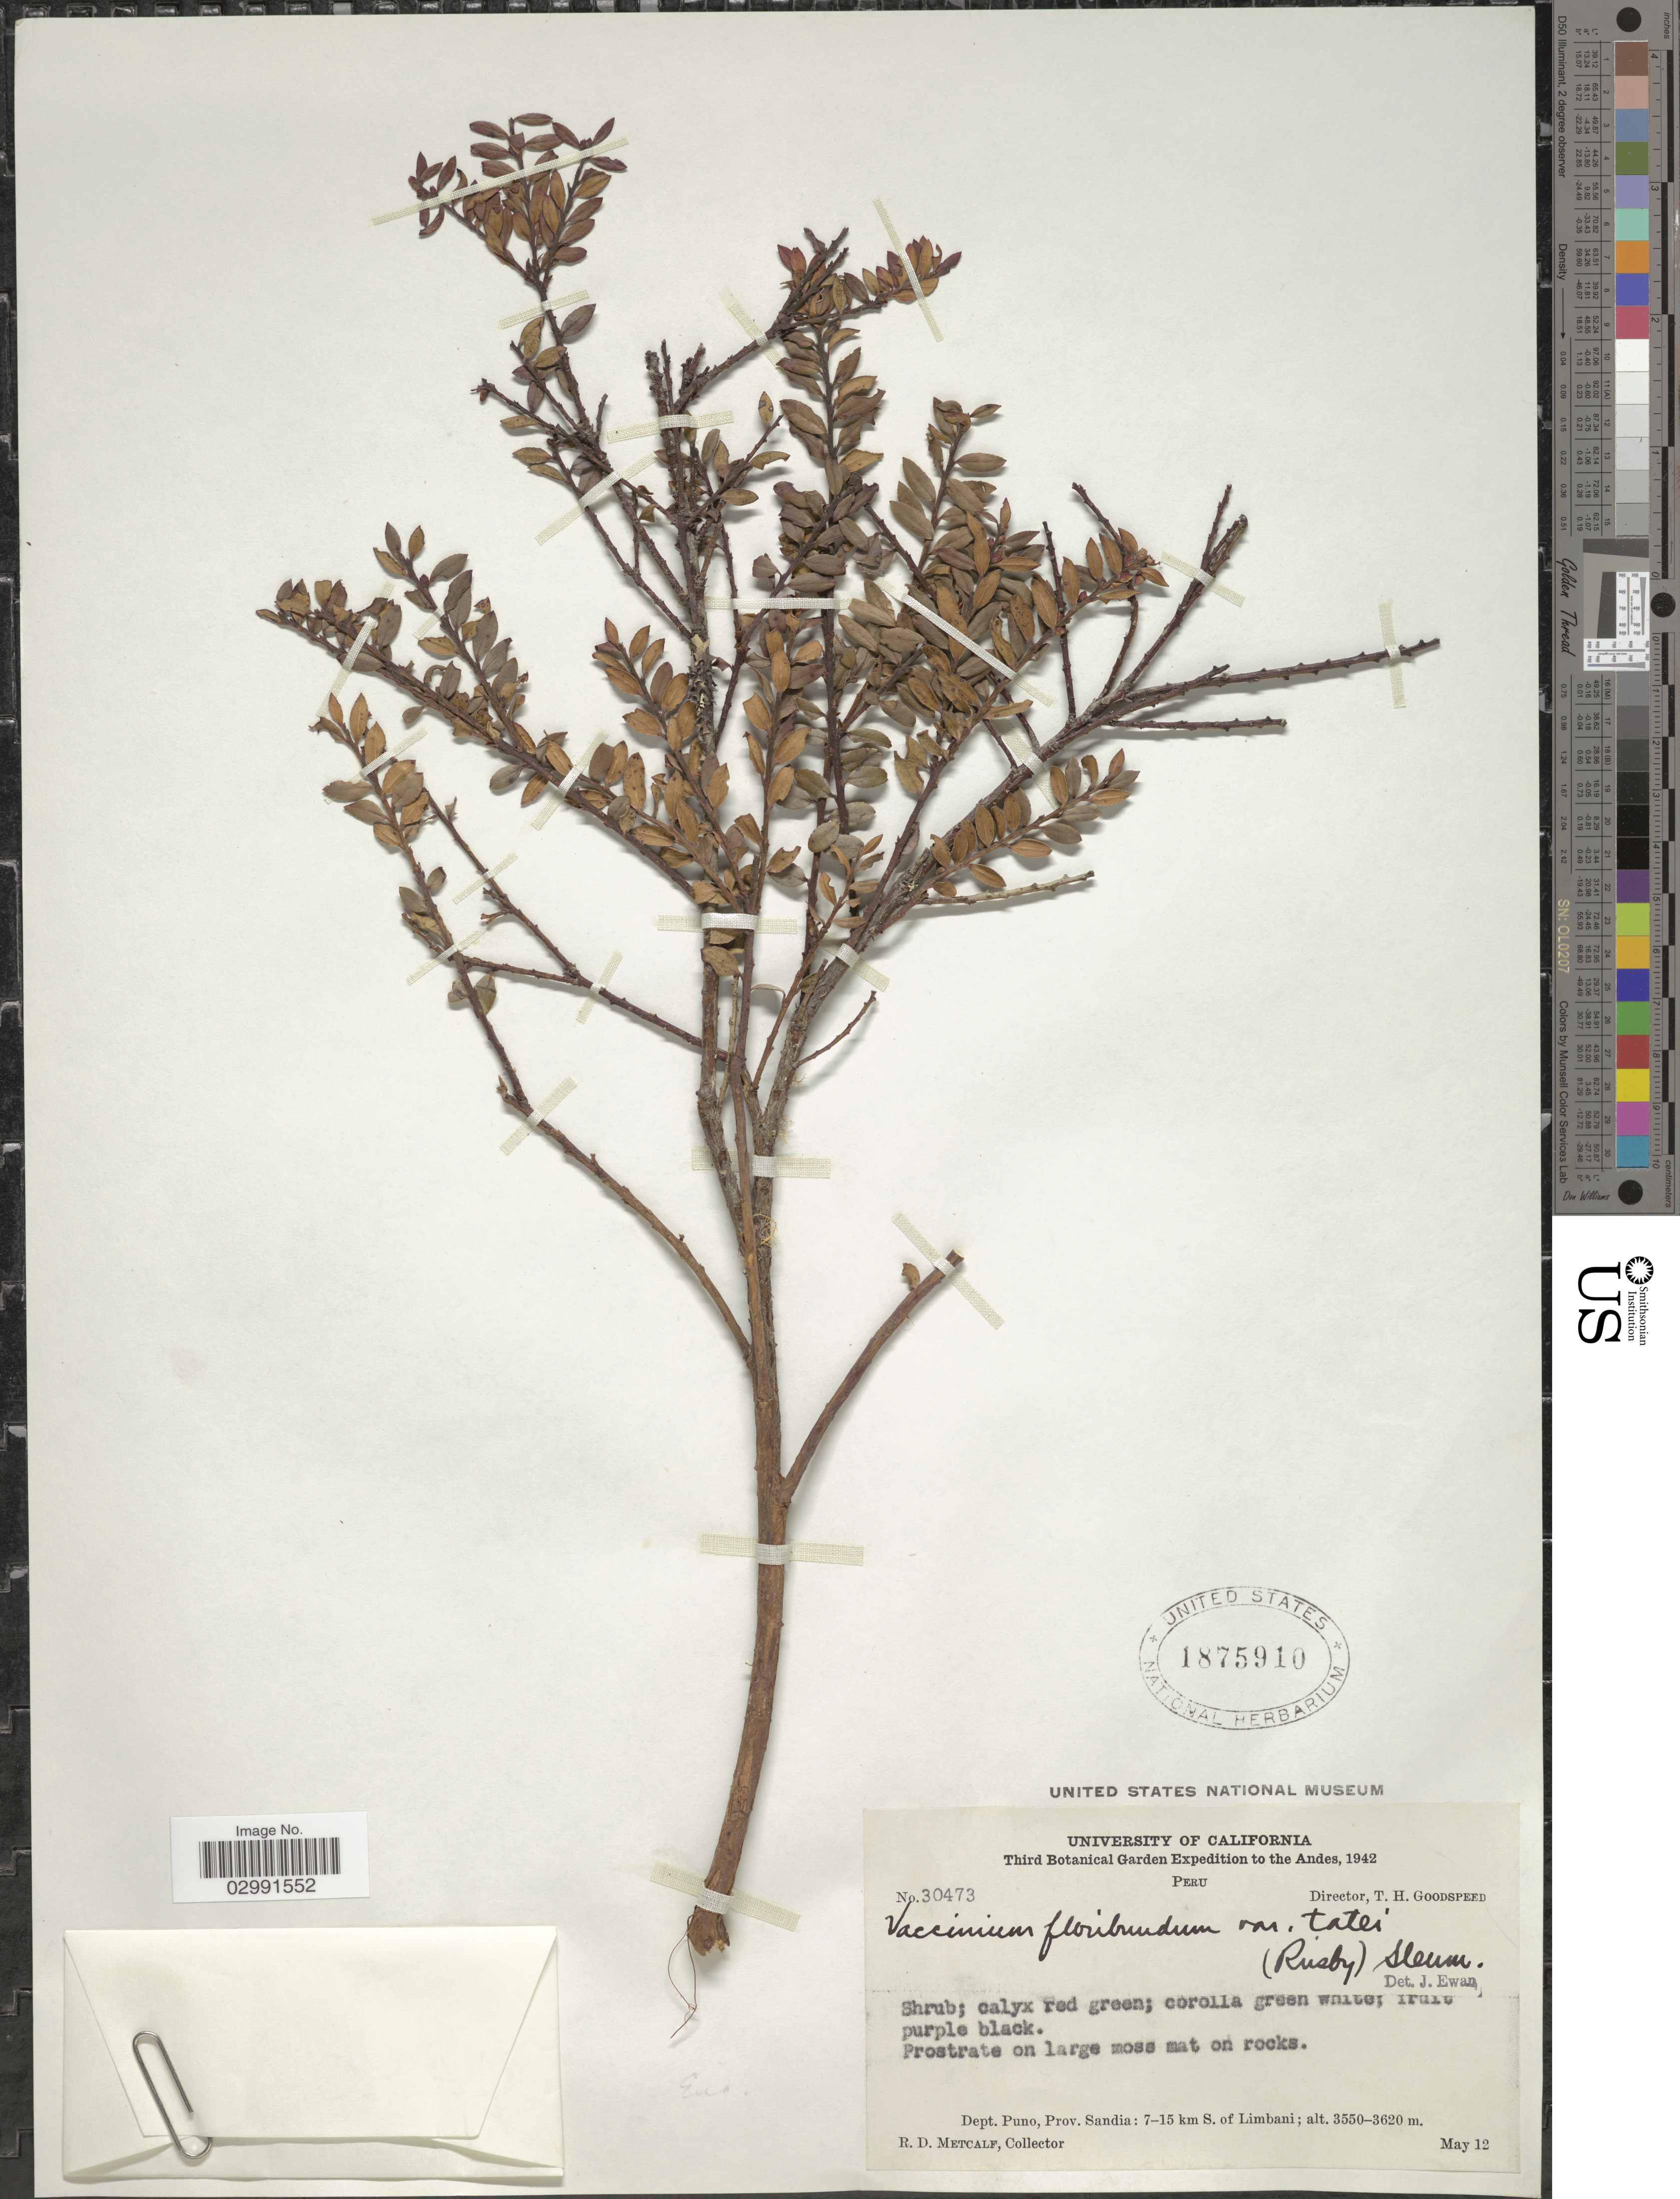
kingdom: Plantae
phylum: Tracheophyta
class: Magnoliopsida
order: Ericales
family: Ericaceae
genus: Vaccinium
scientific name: Vaccinium floribundum var. tatei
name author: (Rusby) Sleumer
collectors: R. D. Metcalf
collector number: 30473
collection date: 1942-05-12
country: Peru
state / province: Puno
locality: The Andes. Dept. Puno, Prov. Sandia: 7-15 km. S. of Limbani.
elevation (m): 3550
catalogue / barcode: US 1875910